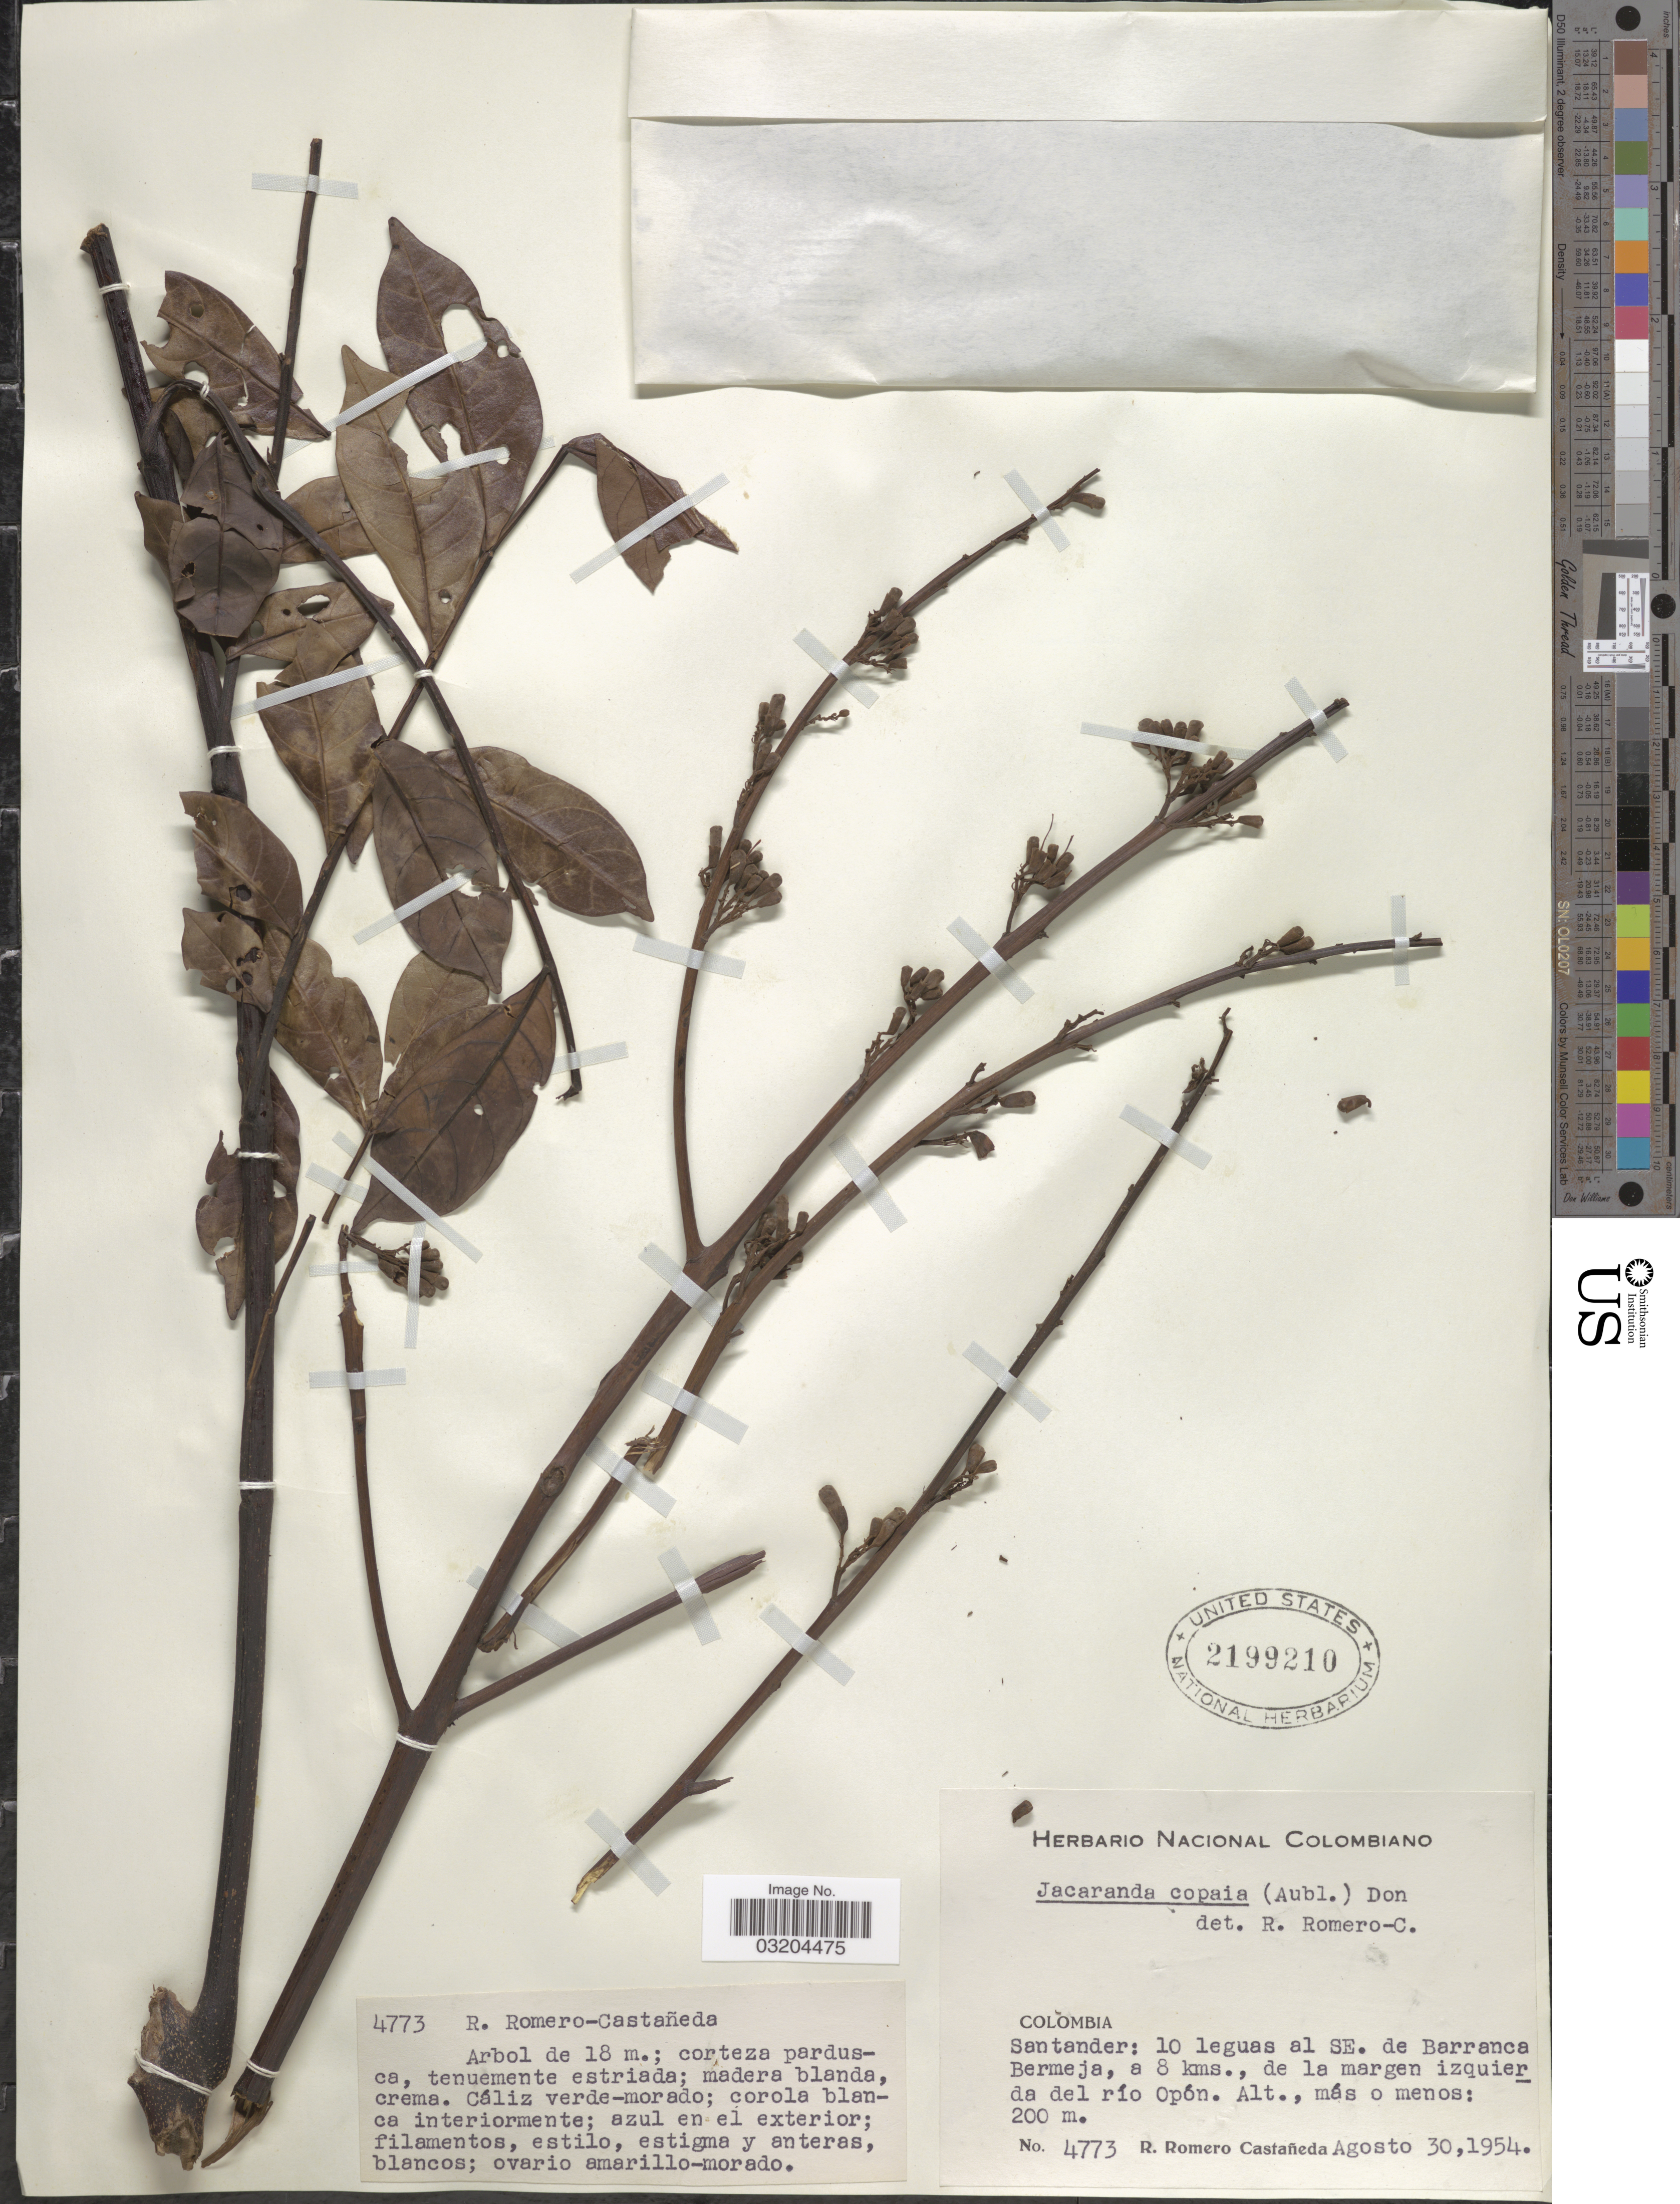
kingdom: Plantae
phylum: Tracheophyta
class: Magnoliopsida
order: Lamiales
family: Bignoniaceae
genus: Jacaranda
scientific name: Jacaranda copaia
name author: (Aubl.) D. Don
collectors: R. Romero Castañeda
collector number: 4773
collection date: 1954-08-30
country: Colombia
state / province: Santander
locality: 10 leguas al SE. de Barranca Bermeja, a 8 kms., de la margen izquierda del río Opón.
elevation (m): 200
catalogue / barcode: US 2199210